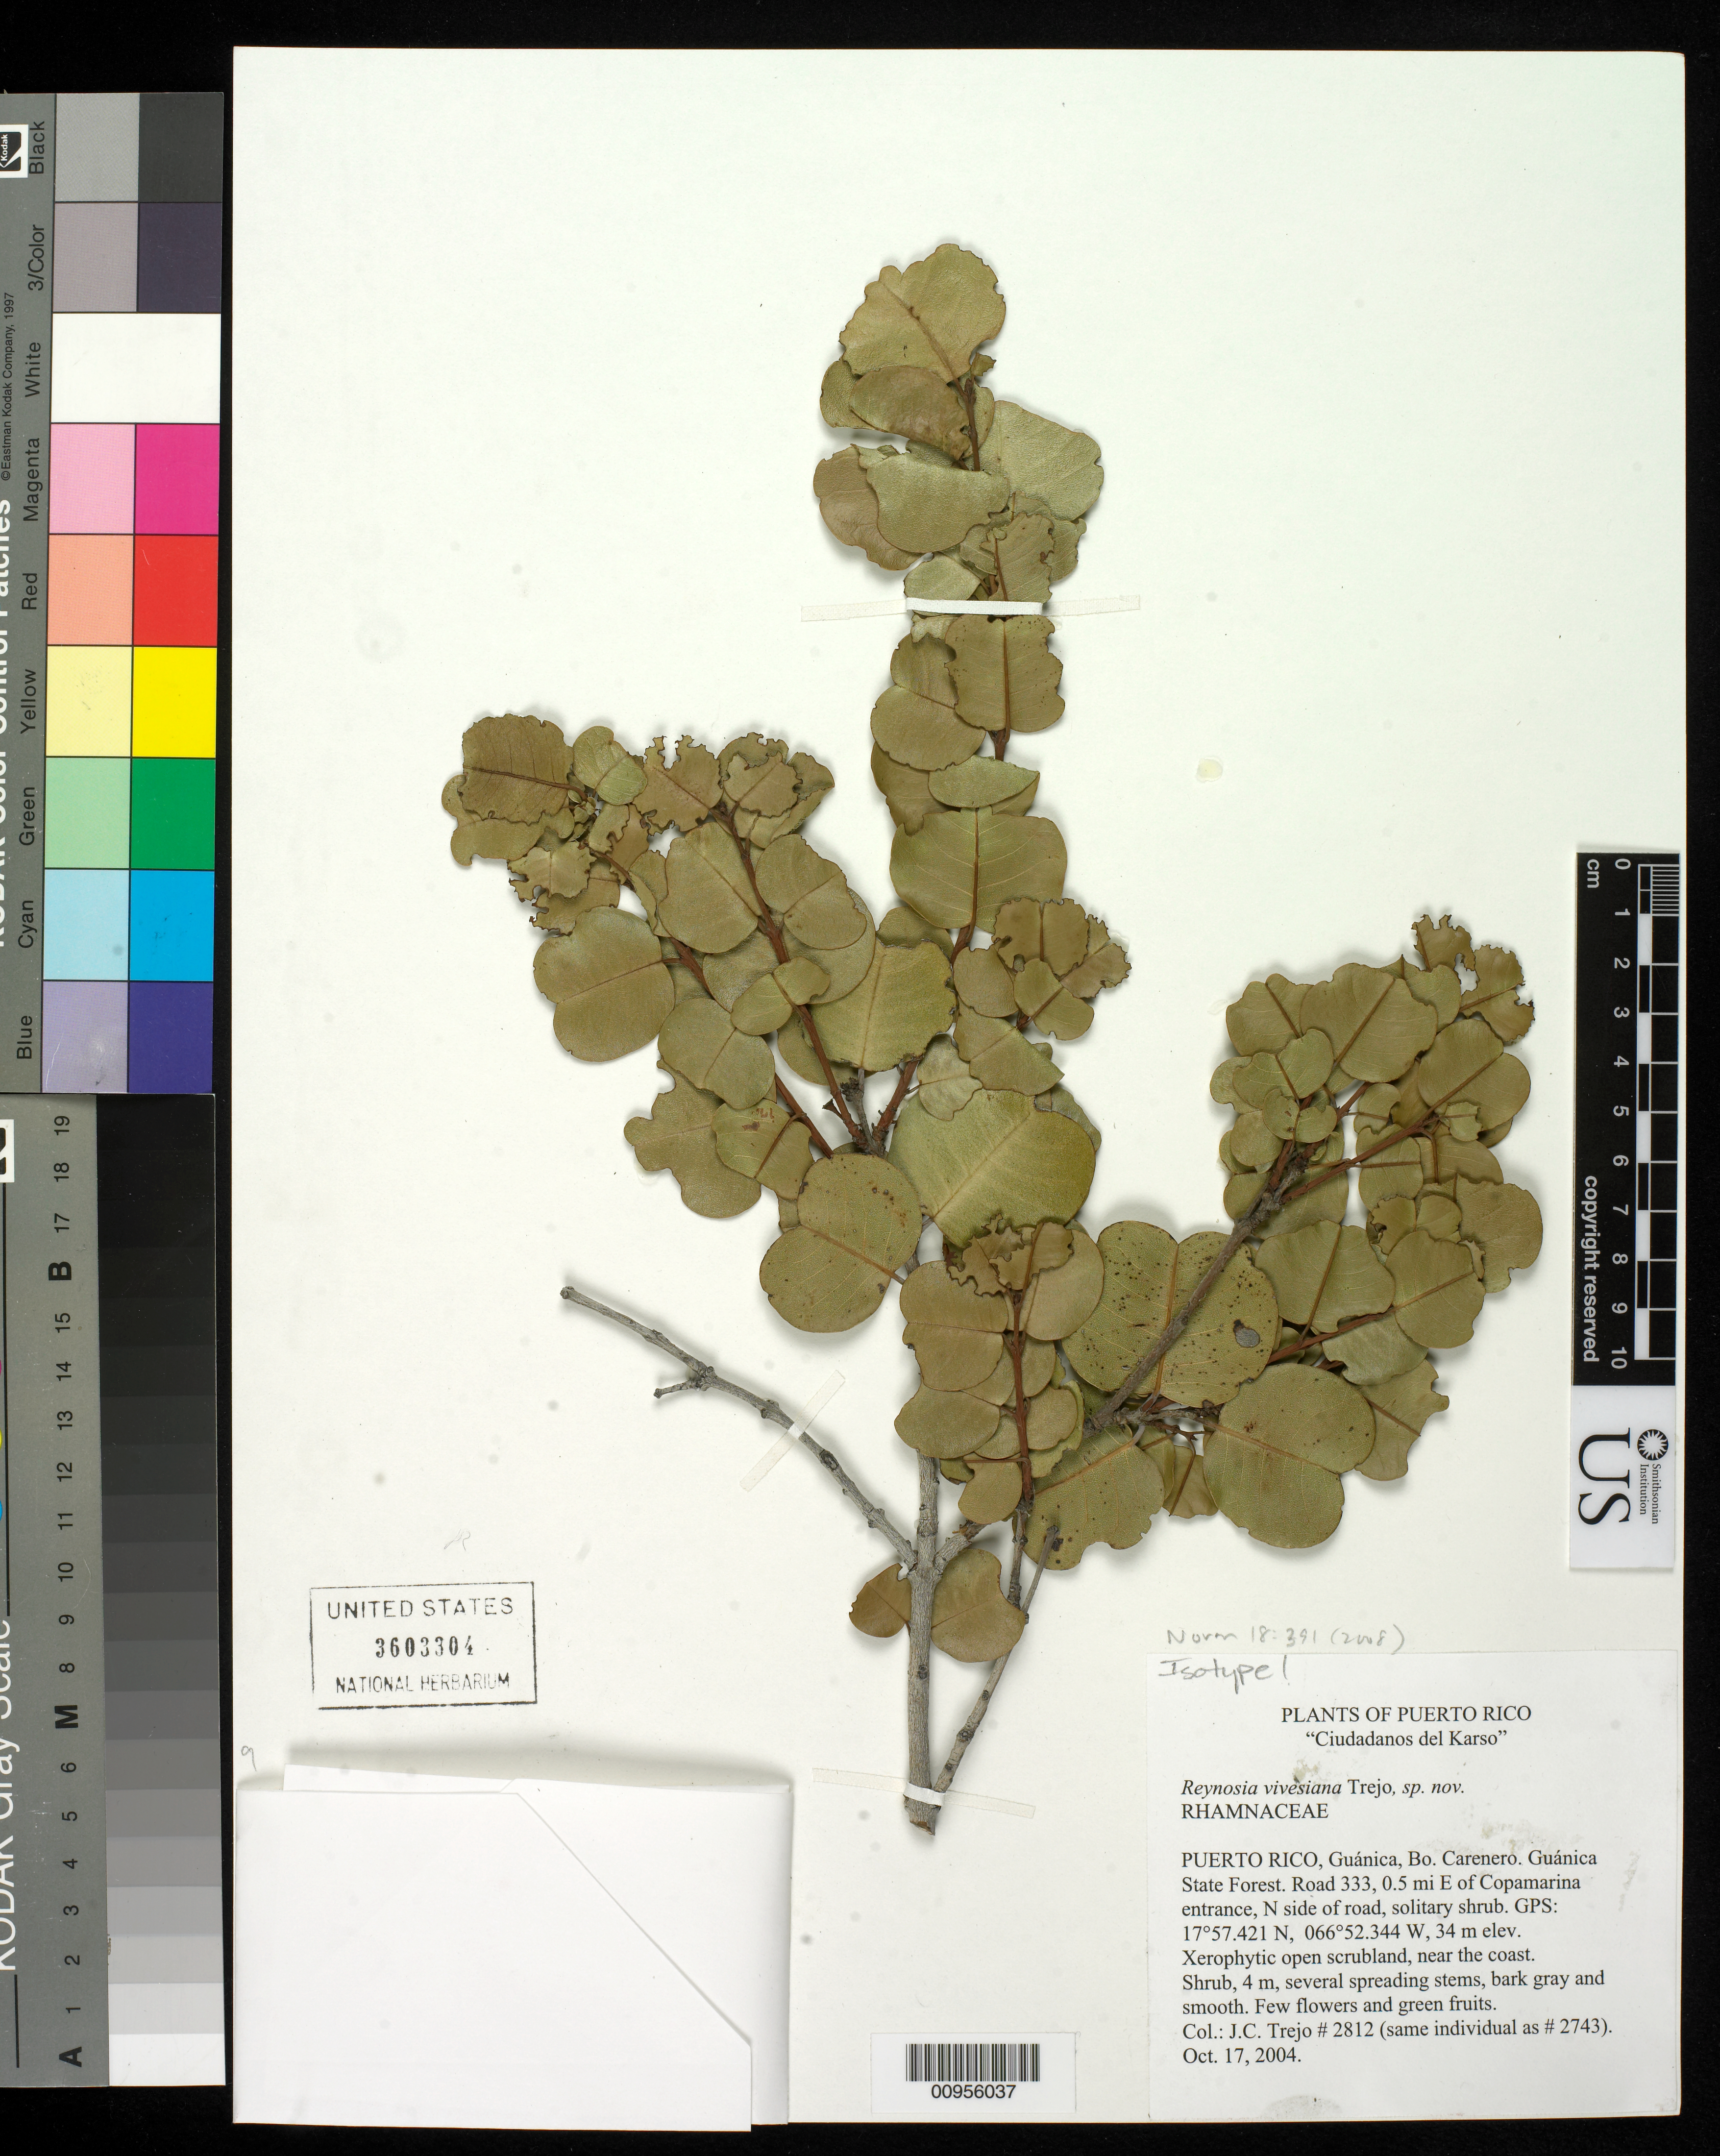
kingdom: Plantae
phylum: Tracheophyta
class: Magnoliopsida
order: Rosales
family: Rhamnaceae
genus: Reynosia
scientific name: Reynosia vivesiana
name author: Trejo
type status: Isotype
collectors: J. C. Trejo-Torres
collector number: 2812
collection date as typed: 17 Oct 2004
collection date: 2004-10-17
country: Puerto Rico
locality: Puerto Rico, Guánica, Bo. Carenero, Guánica State Forest, Road 333, 0.5 mi E of Capomarina entrance, N side of road.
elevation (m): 34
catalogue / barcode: US 3603304